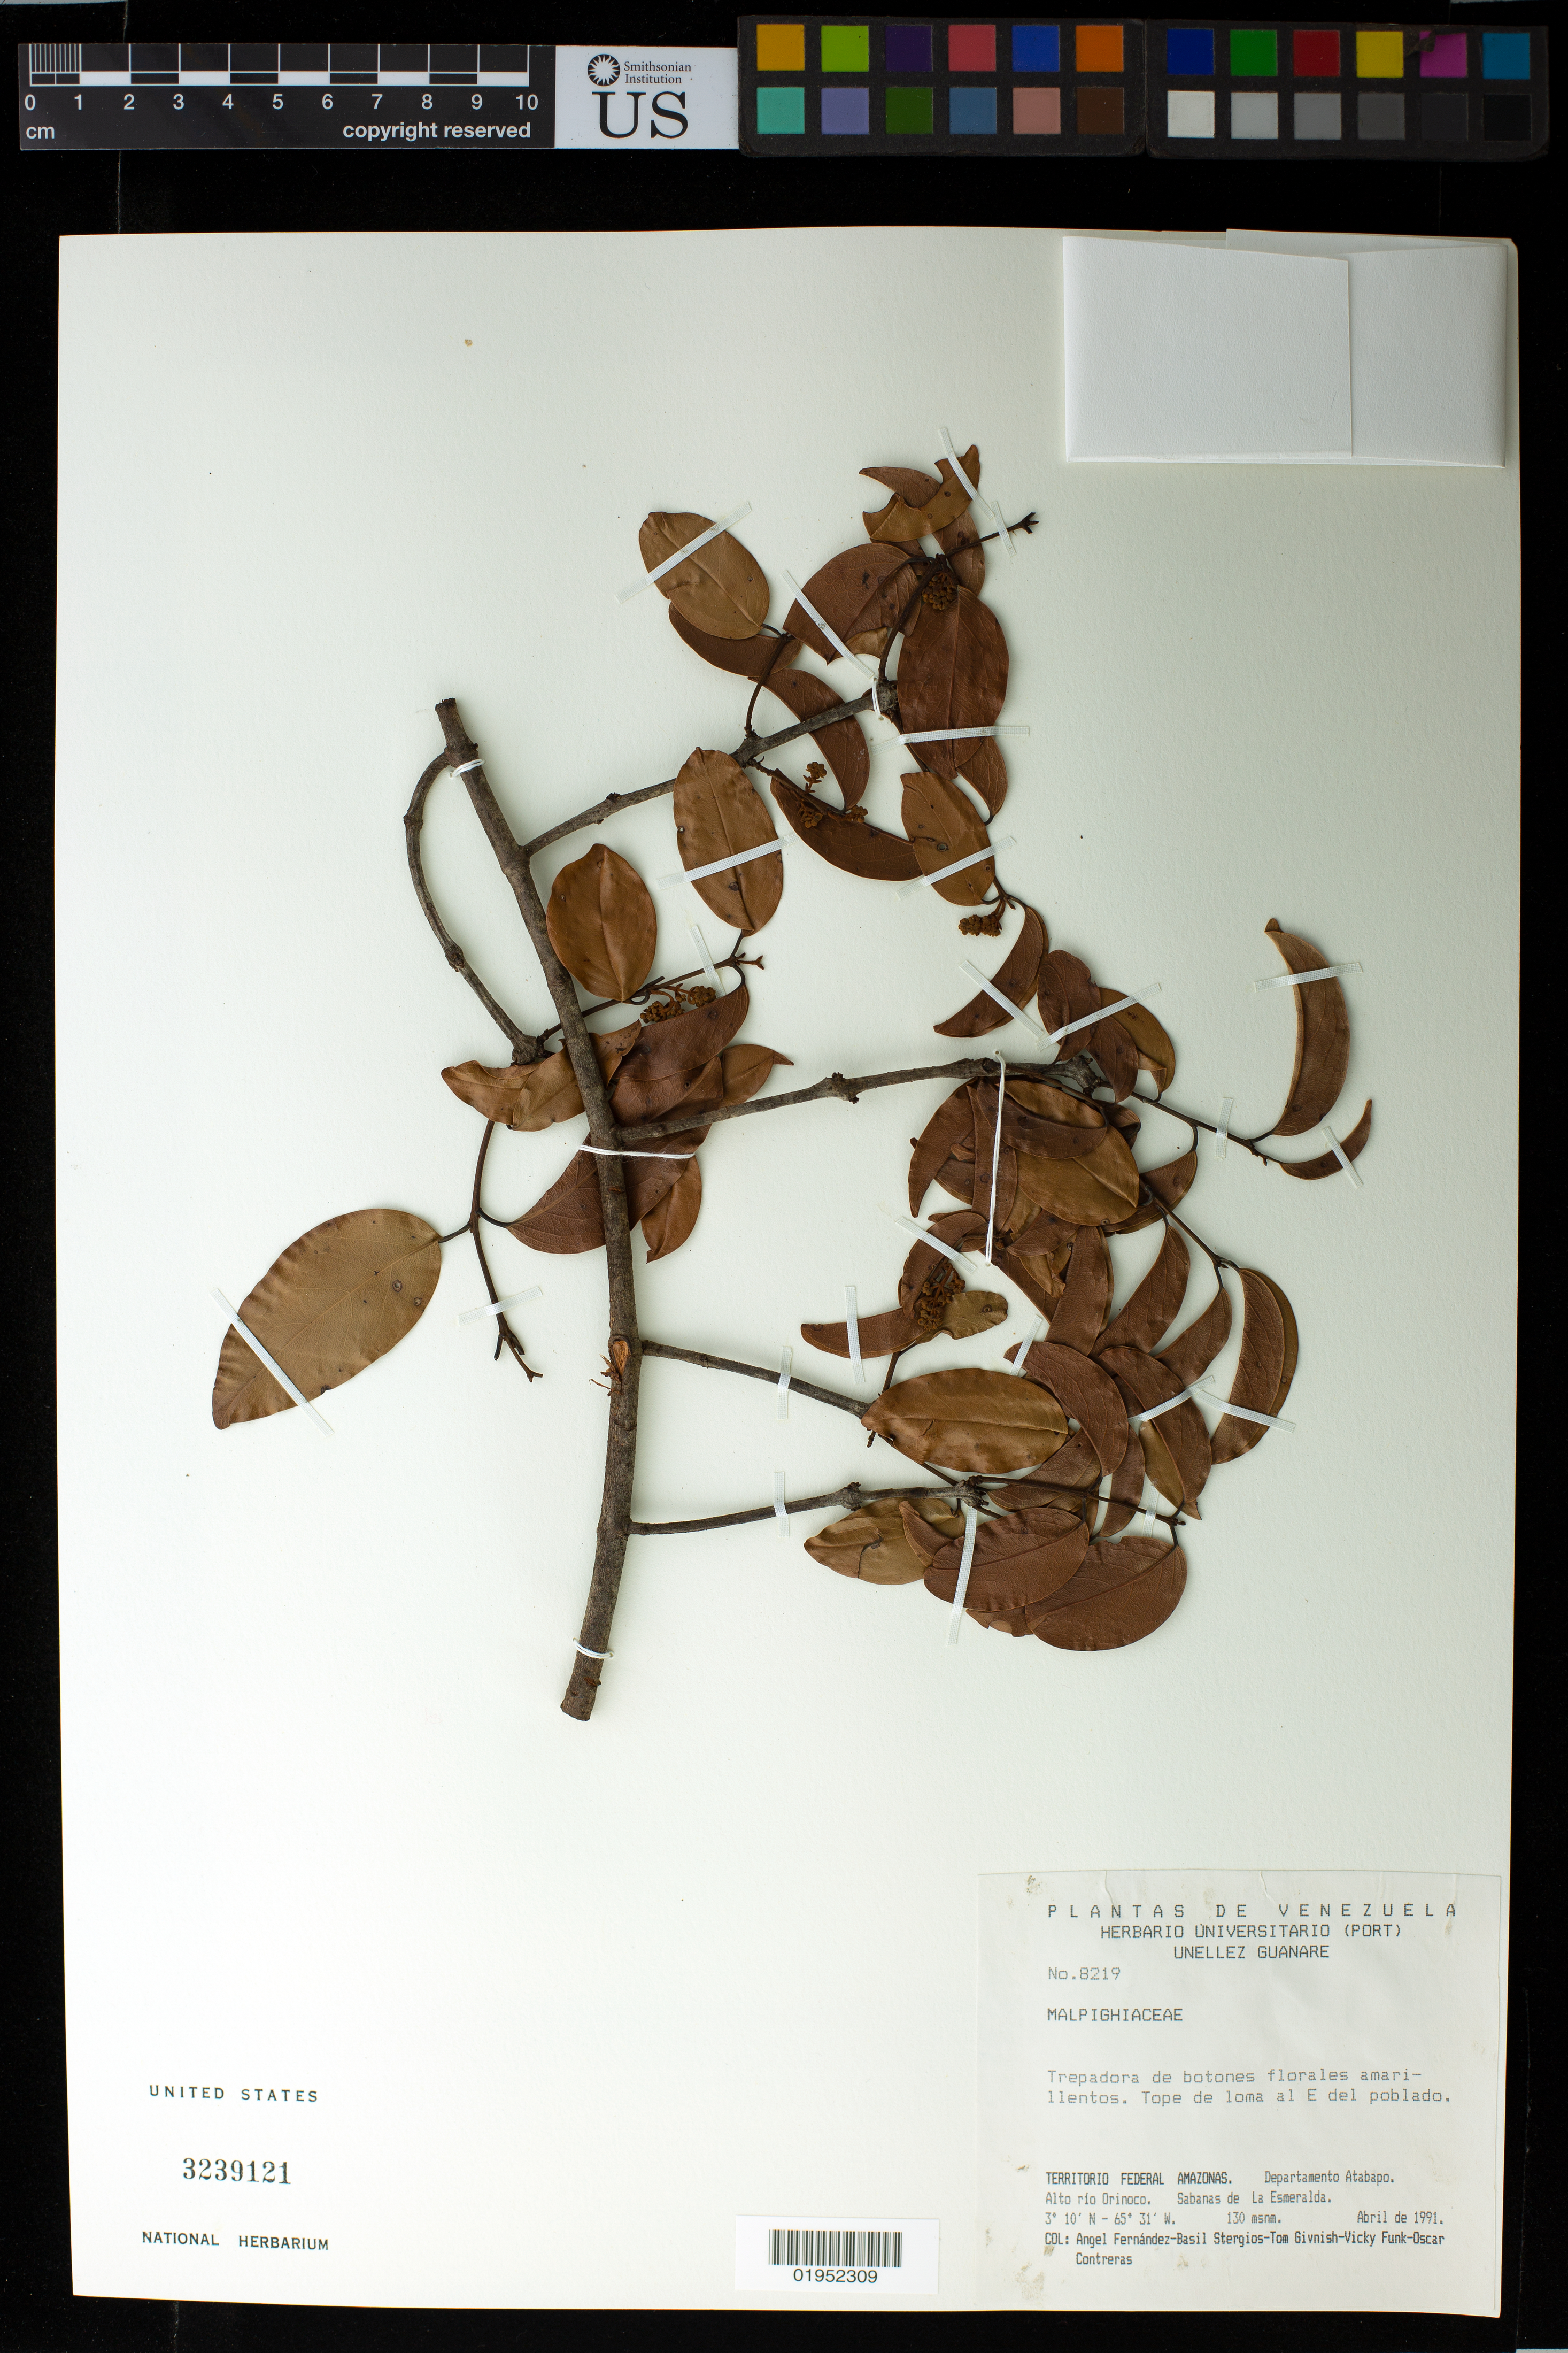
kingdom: Plantae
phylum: Tracheophyta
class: Magnoliopsida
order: Malpighiales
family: Malpighiaceae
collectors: A. Fernández, B. G. Stergios, T. J. Givnish, V. Funk & O. Contreras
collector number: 8219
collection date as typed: Apr-91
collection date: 1991-04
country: Venezuela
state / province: Amazonas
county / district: Atabapo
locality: Alto rio Orinoco. Sabanas de La Esmeralda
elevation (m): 130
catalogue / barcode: US 3239121